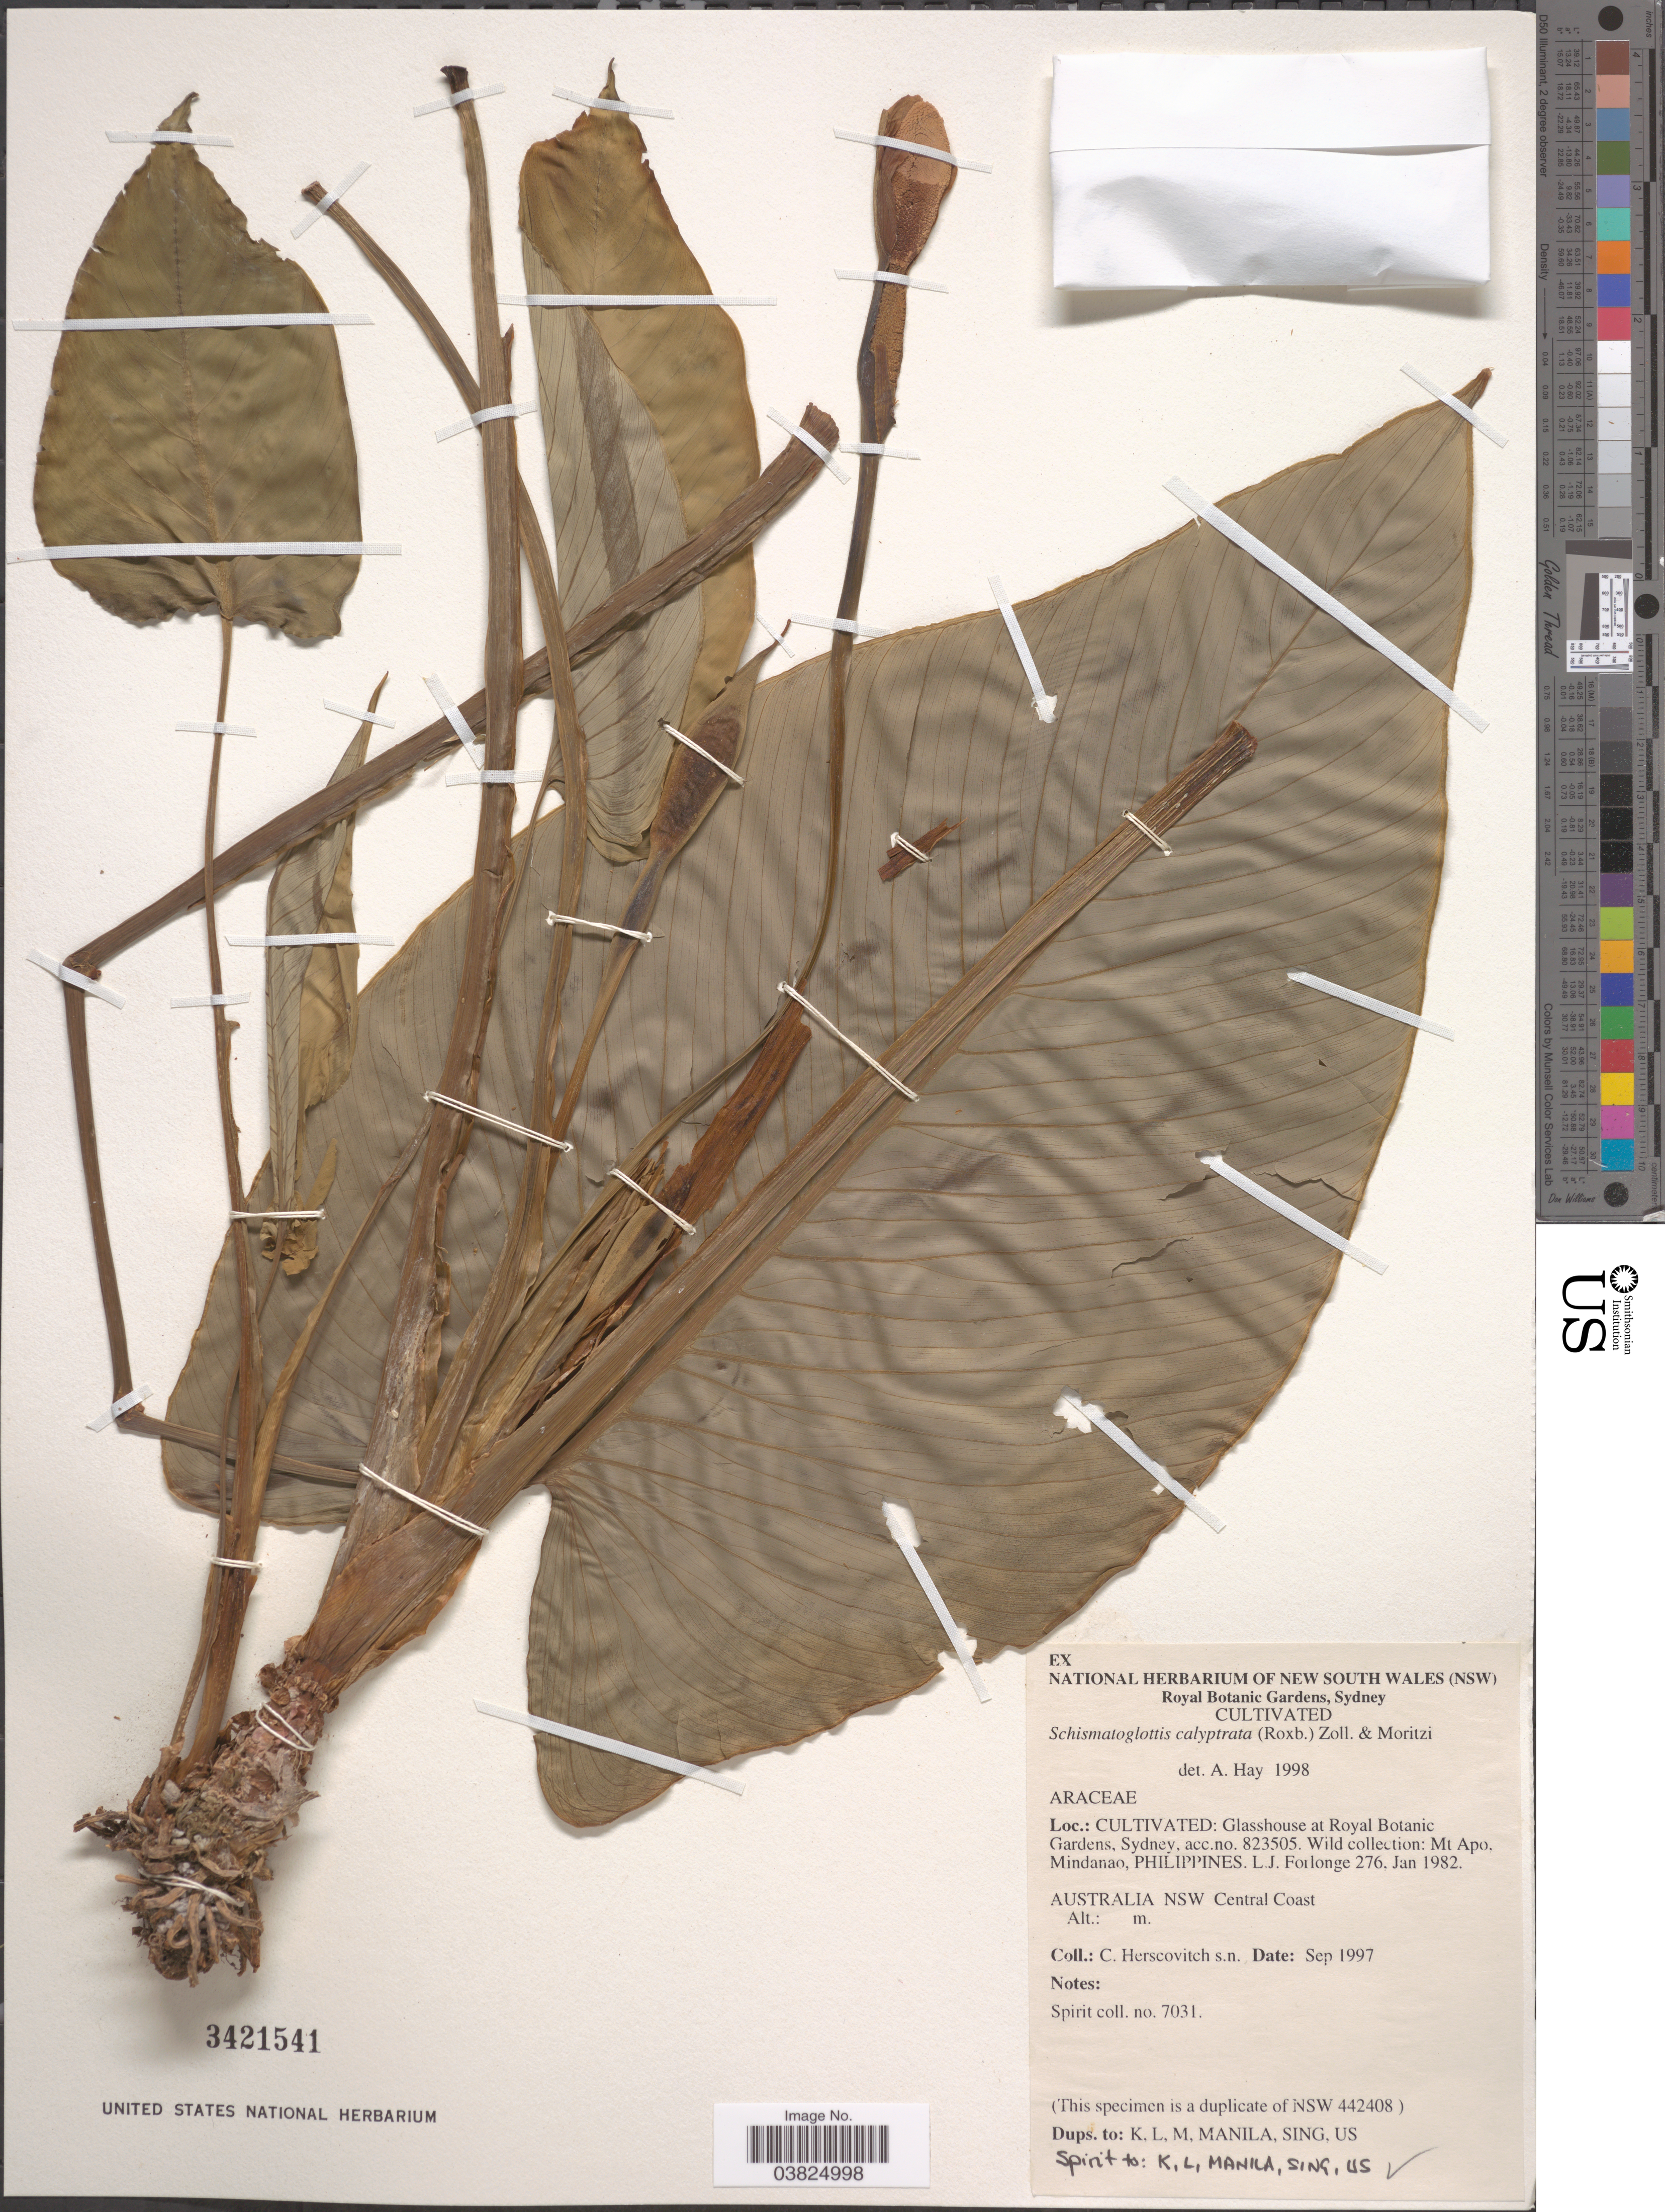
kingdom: Plantae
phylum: Tracheophyta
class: Liliopsida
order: Alismatales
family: Araceae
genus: Schismatoglottis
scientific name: Schismatoglottis calyptrata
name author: Zoll. & Moritzi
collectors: C. Herscovitch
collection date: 1997-09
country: Australia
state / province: New South Wales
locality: Glasshouse at Royal Botanic Gardens, Sydney. Central Coast.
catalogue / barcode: US 3421541